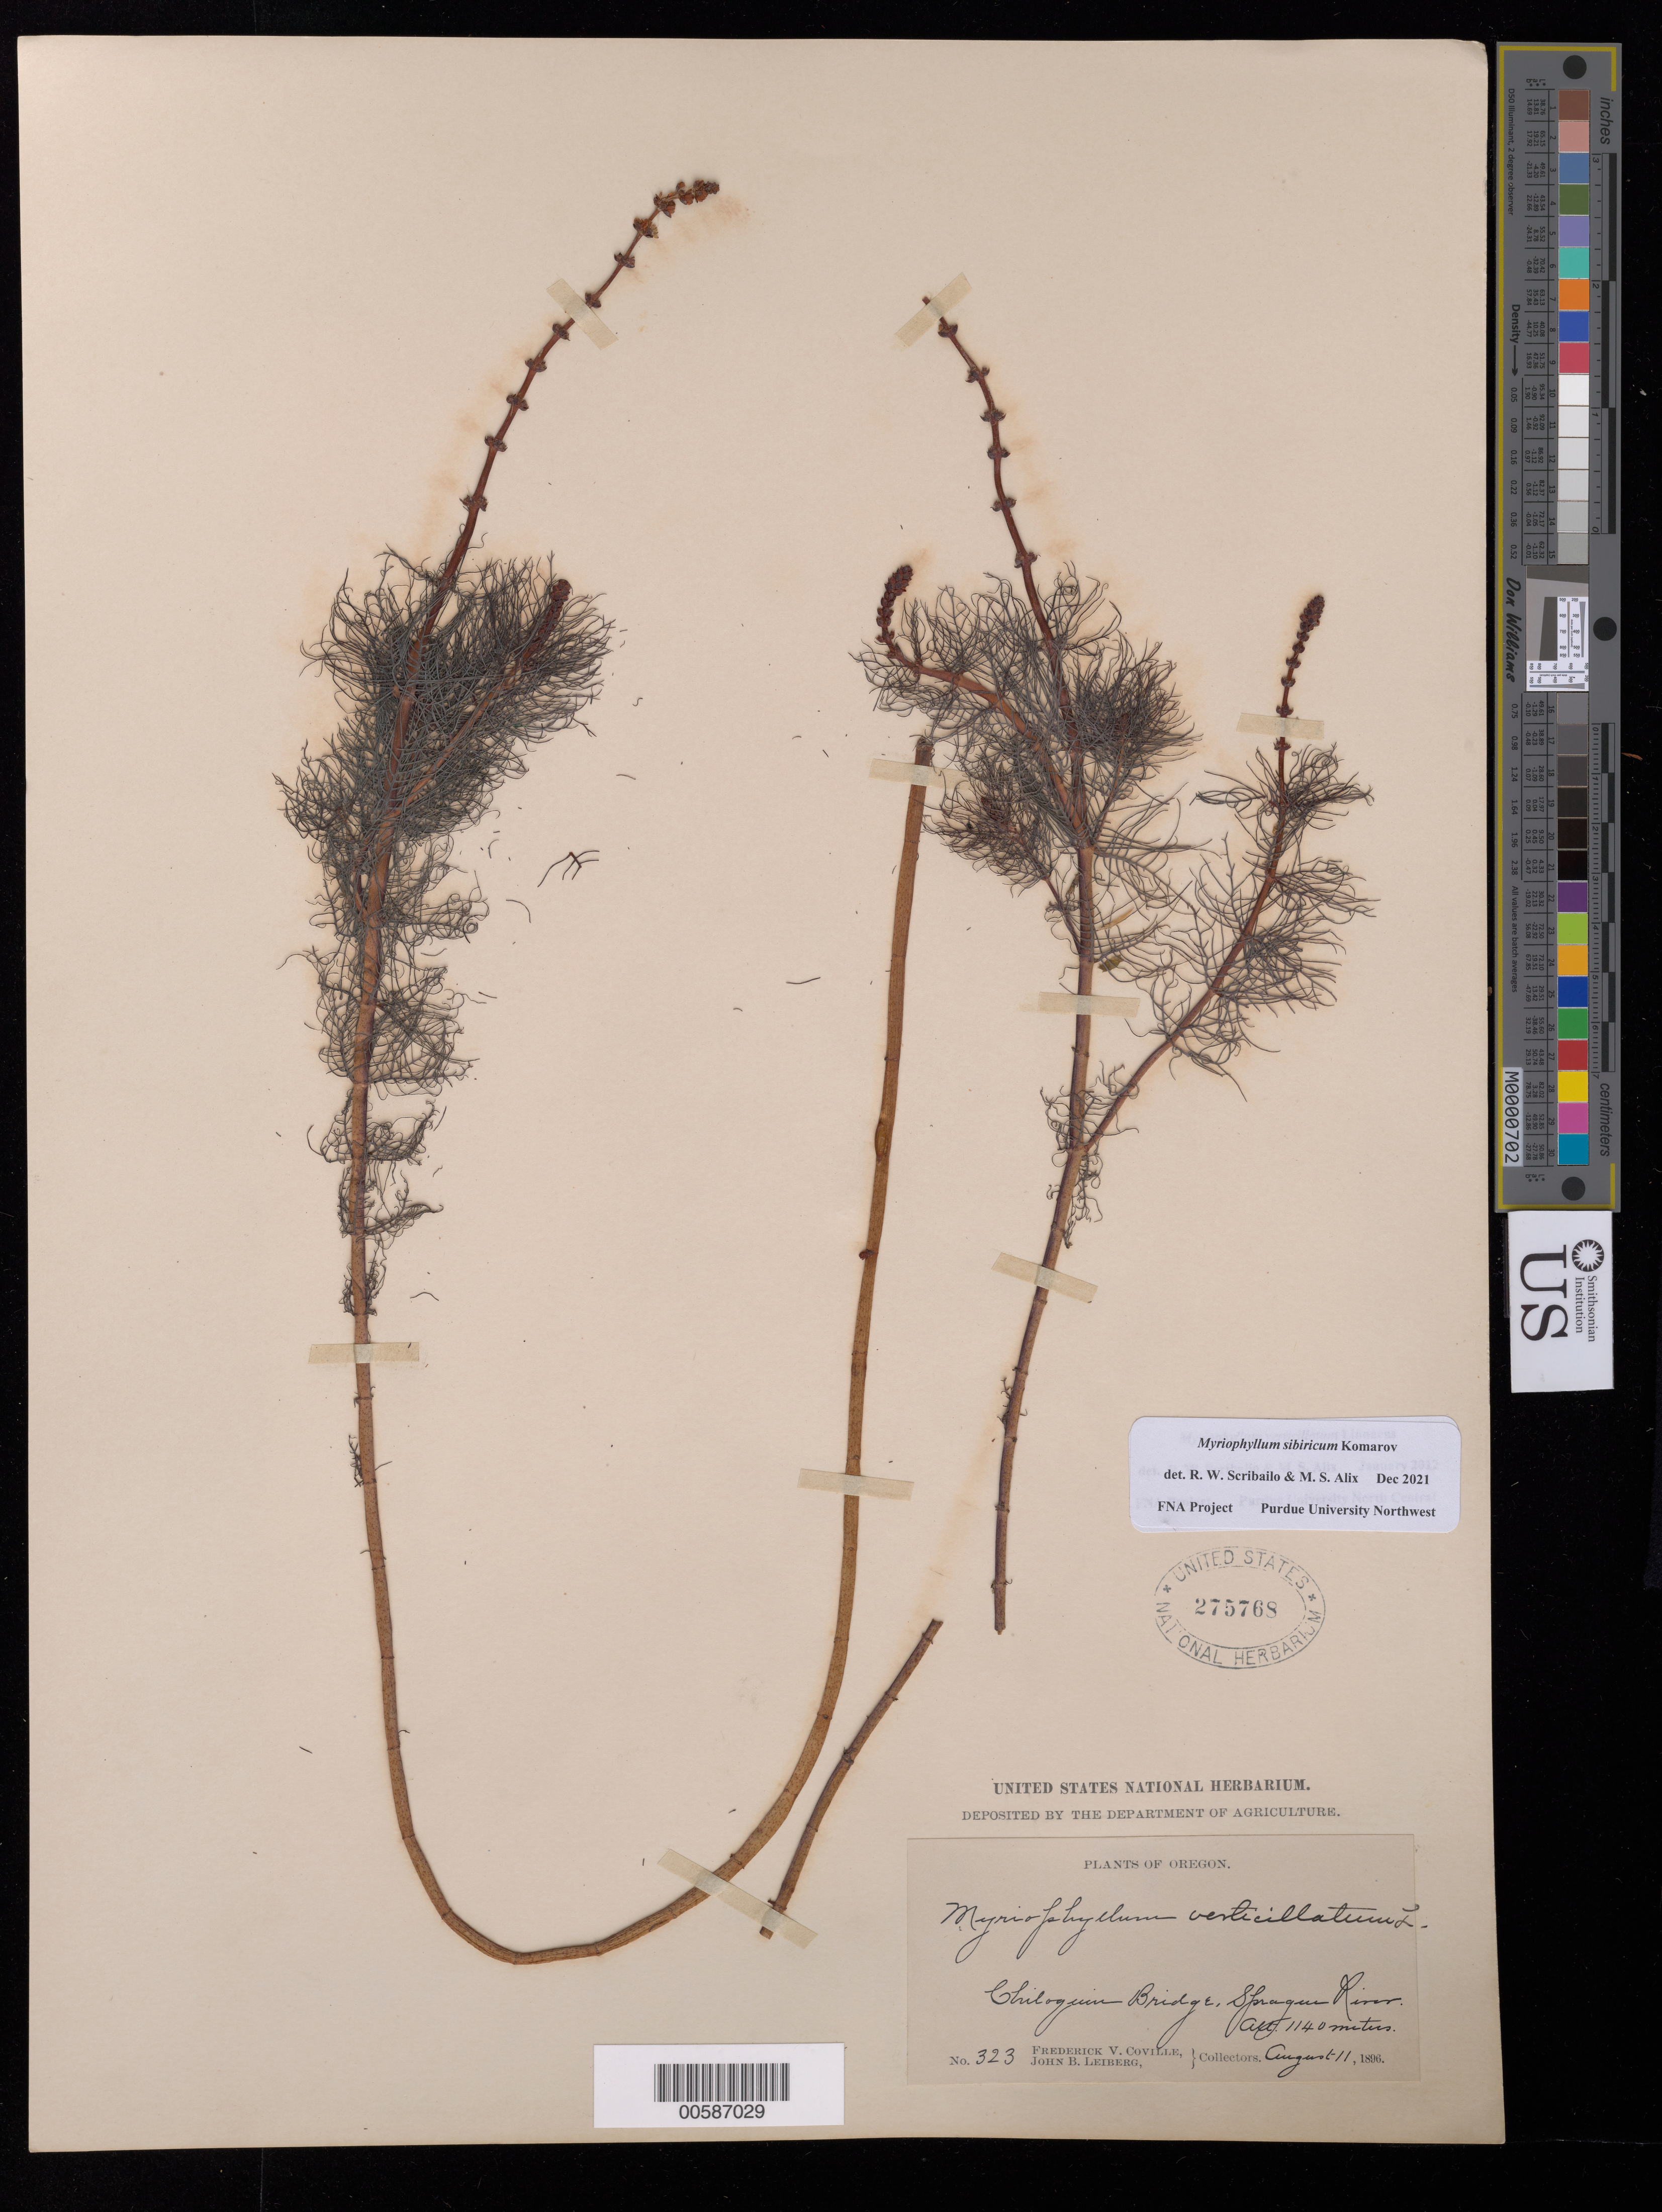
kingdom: Plantae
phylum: Tracheophyta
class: Magnoliopsida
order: Saxifragales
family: Haloragaceae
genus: Myriophyllum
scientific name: Myriophyllum sibiricum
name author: Kom.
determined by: Scribailo, R. W.; Alix, M. S.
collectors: F. V. Coville & J. Leiberg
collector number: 323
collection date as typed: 11 Aug 1896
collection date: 1896-08-11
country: United States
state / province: Oregon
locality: Chiloquin Bridge, Sprague River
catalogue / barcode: US 275768